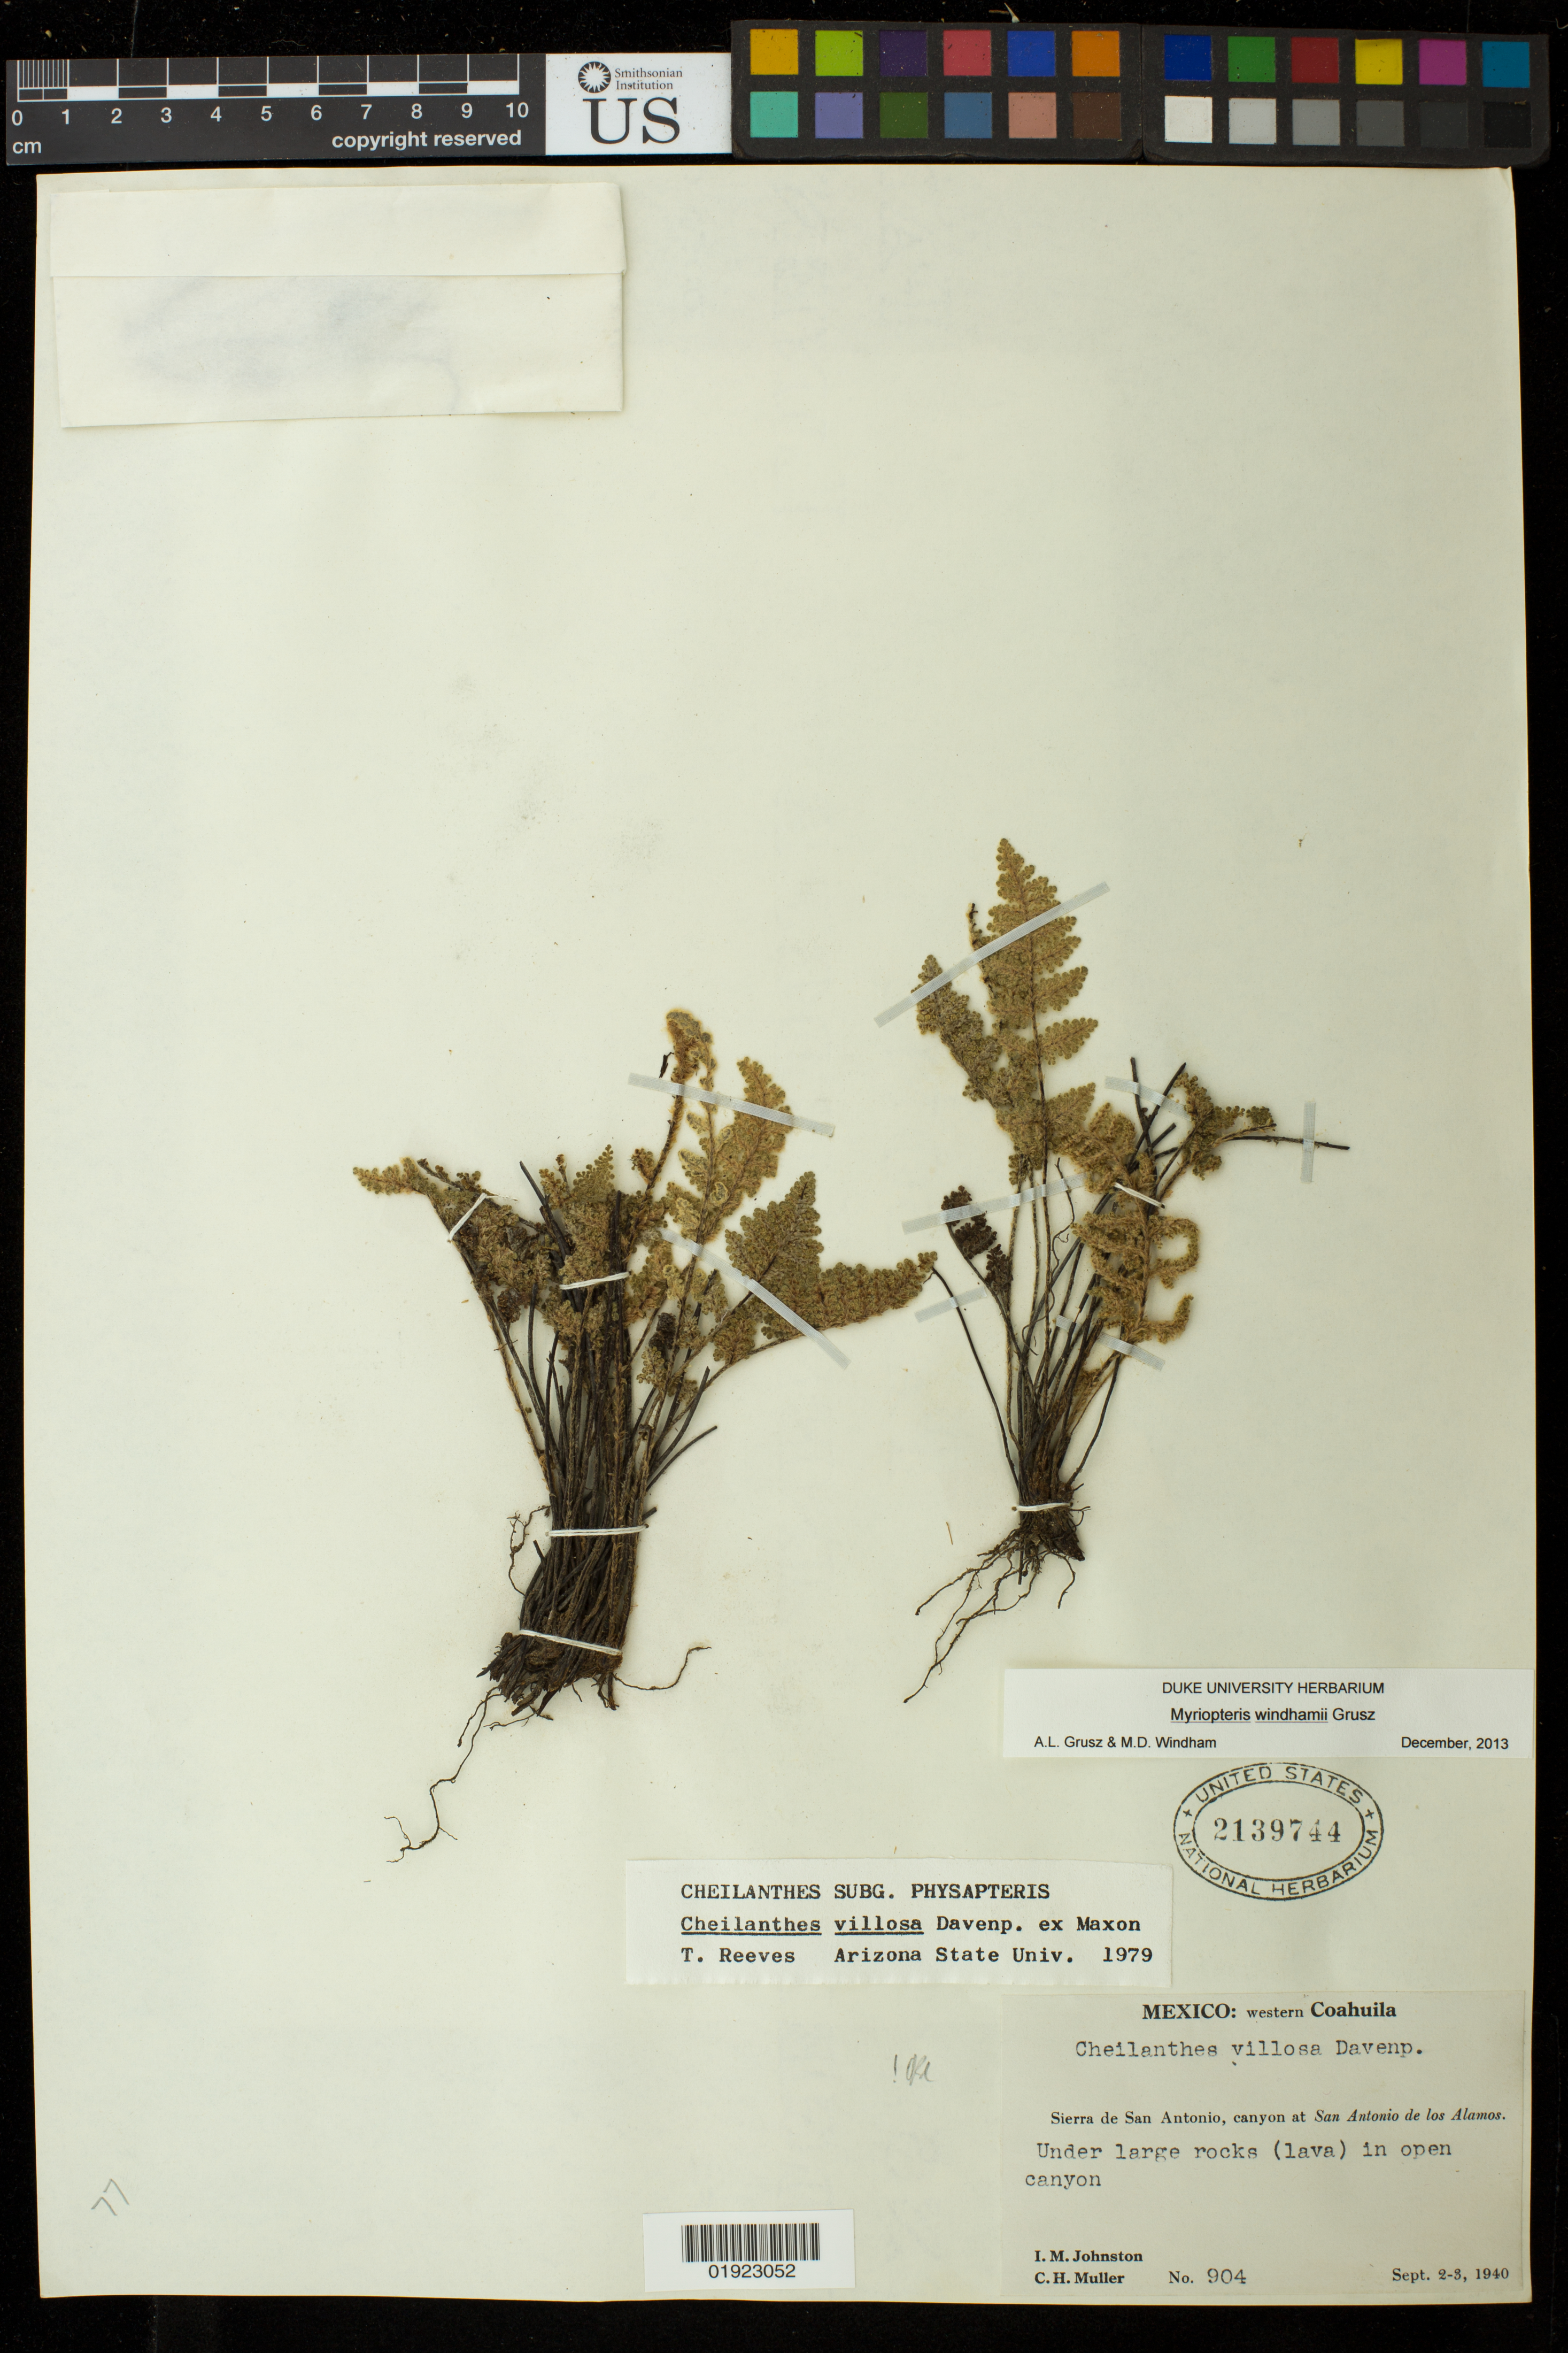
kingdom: Plantae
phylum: Tracheophyta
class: Polypodiopsida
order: Polypodiales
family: Pteridaceae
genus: Myriopteris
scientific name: Myriopteris windhamii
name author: Grusz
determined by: Grusz, A. L.; Windham, M. D.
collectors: I.M. Johnston & C. H. Müller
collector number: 904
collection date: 1940-09-02/1940-09-03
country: Mexico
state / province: Coahuila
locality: Sierra de San Antonio, canyon at San Antonio de los Alamos.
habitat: Under large rocks (lava) in open canyon.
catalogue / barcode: US 2139744